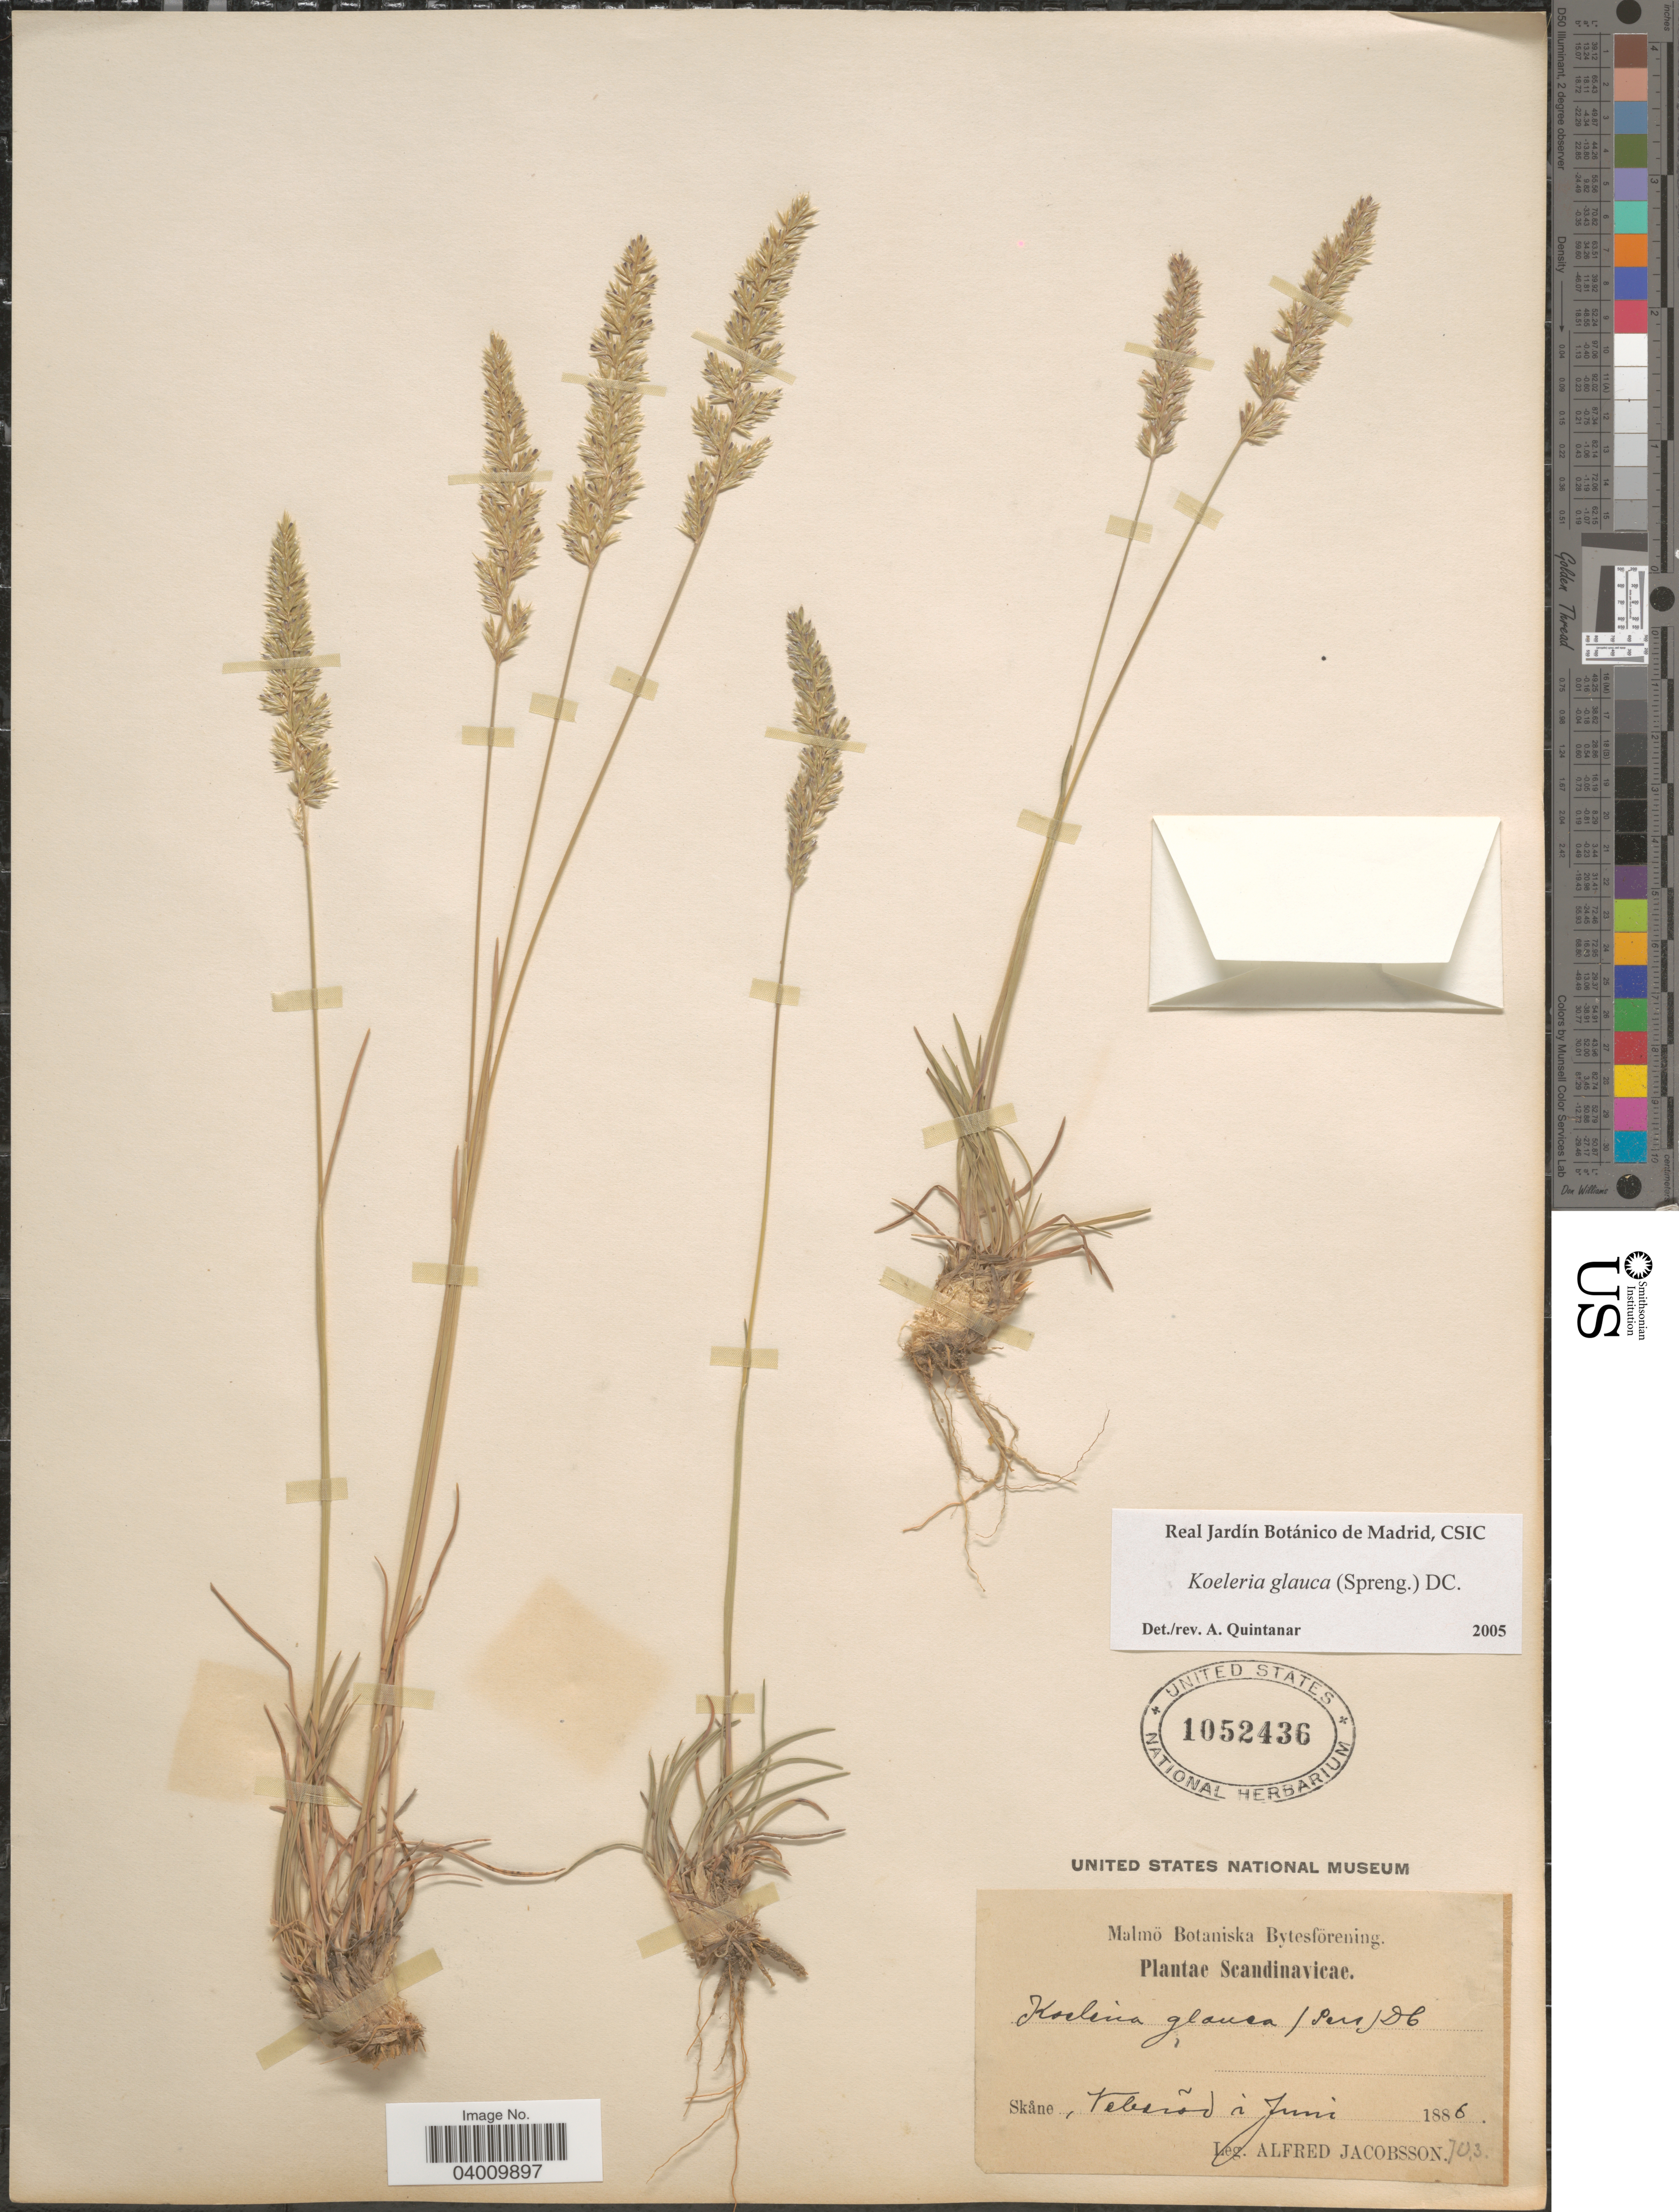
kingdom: Plantae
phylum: Tracheophyta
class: Liliopsida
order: Poales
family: Poaceae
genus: Koeleria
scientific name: Koeleria glauca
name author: (Spreng.) DC.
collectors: A. Jacobsson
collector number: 703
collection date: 1886-06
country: Sweden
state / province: Skåne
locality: Scandinavicae. Veberöd.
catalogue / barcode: US 1052436